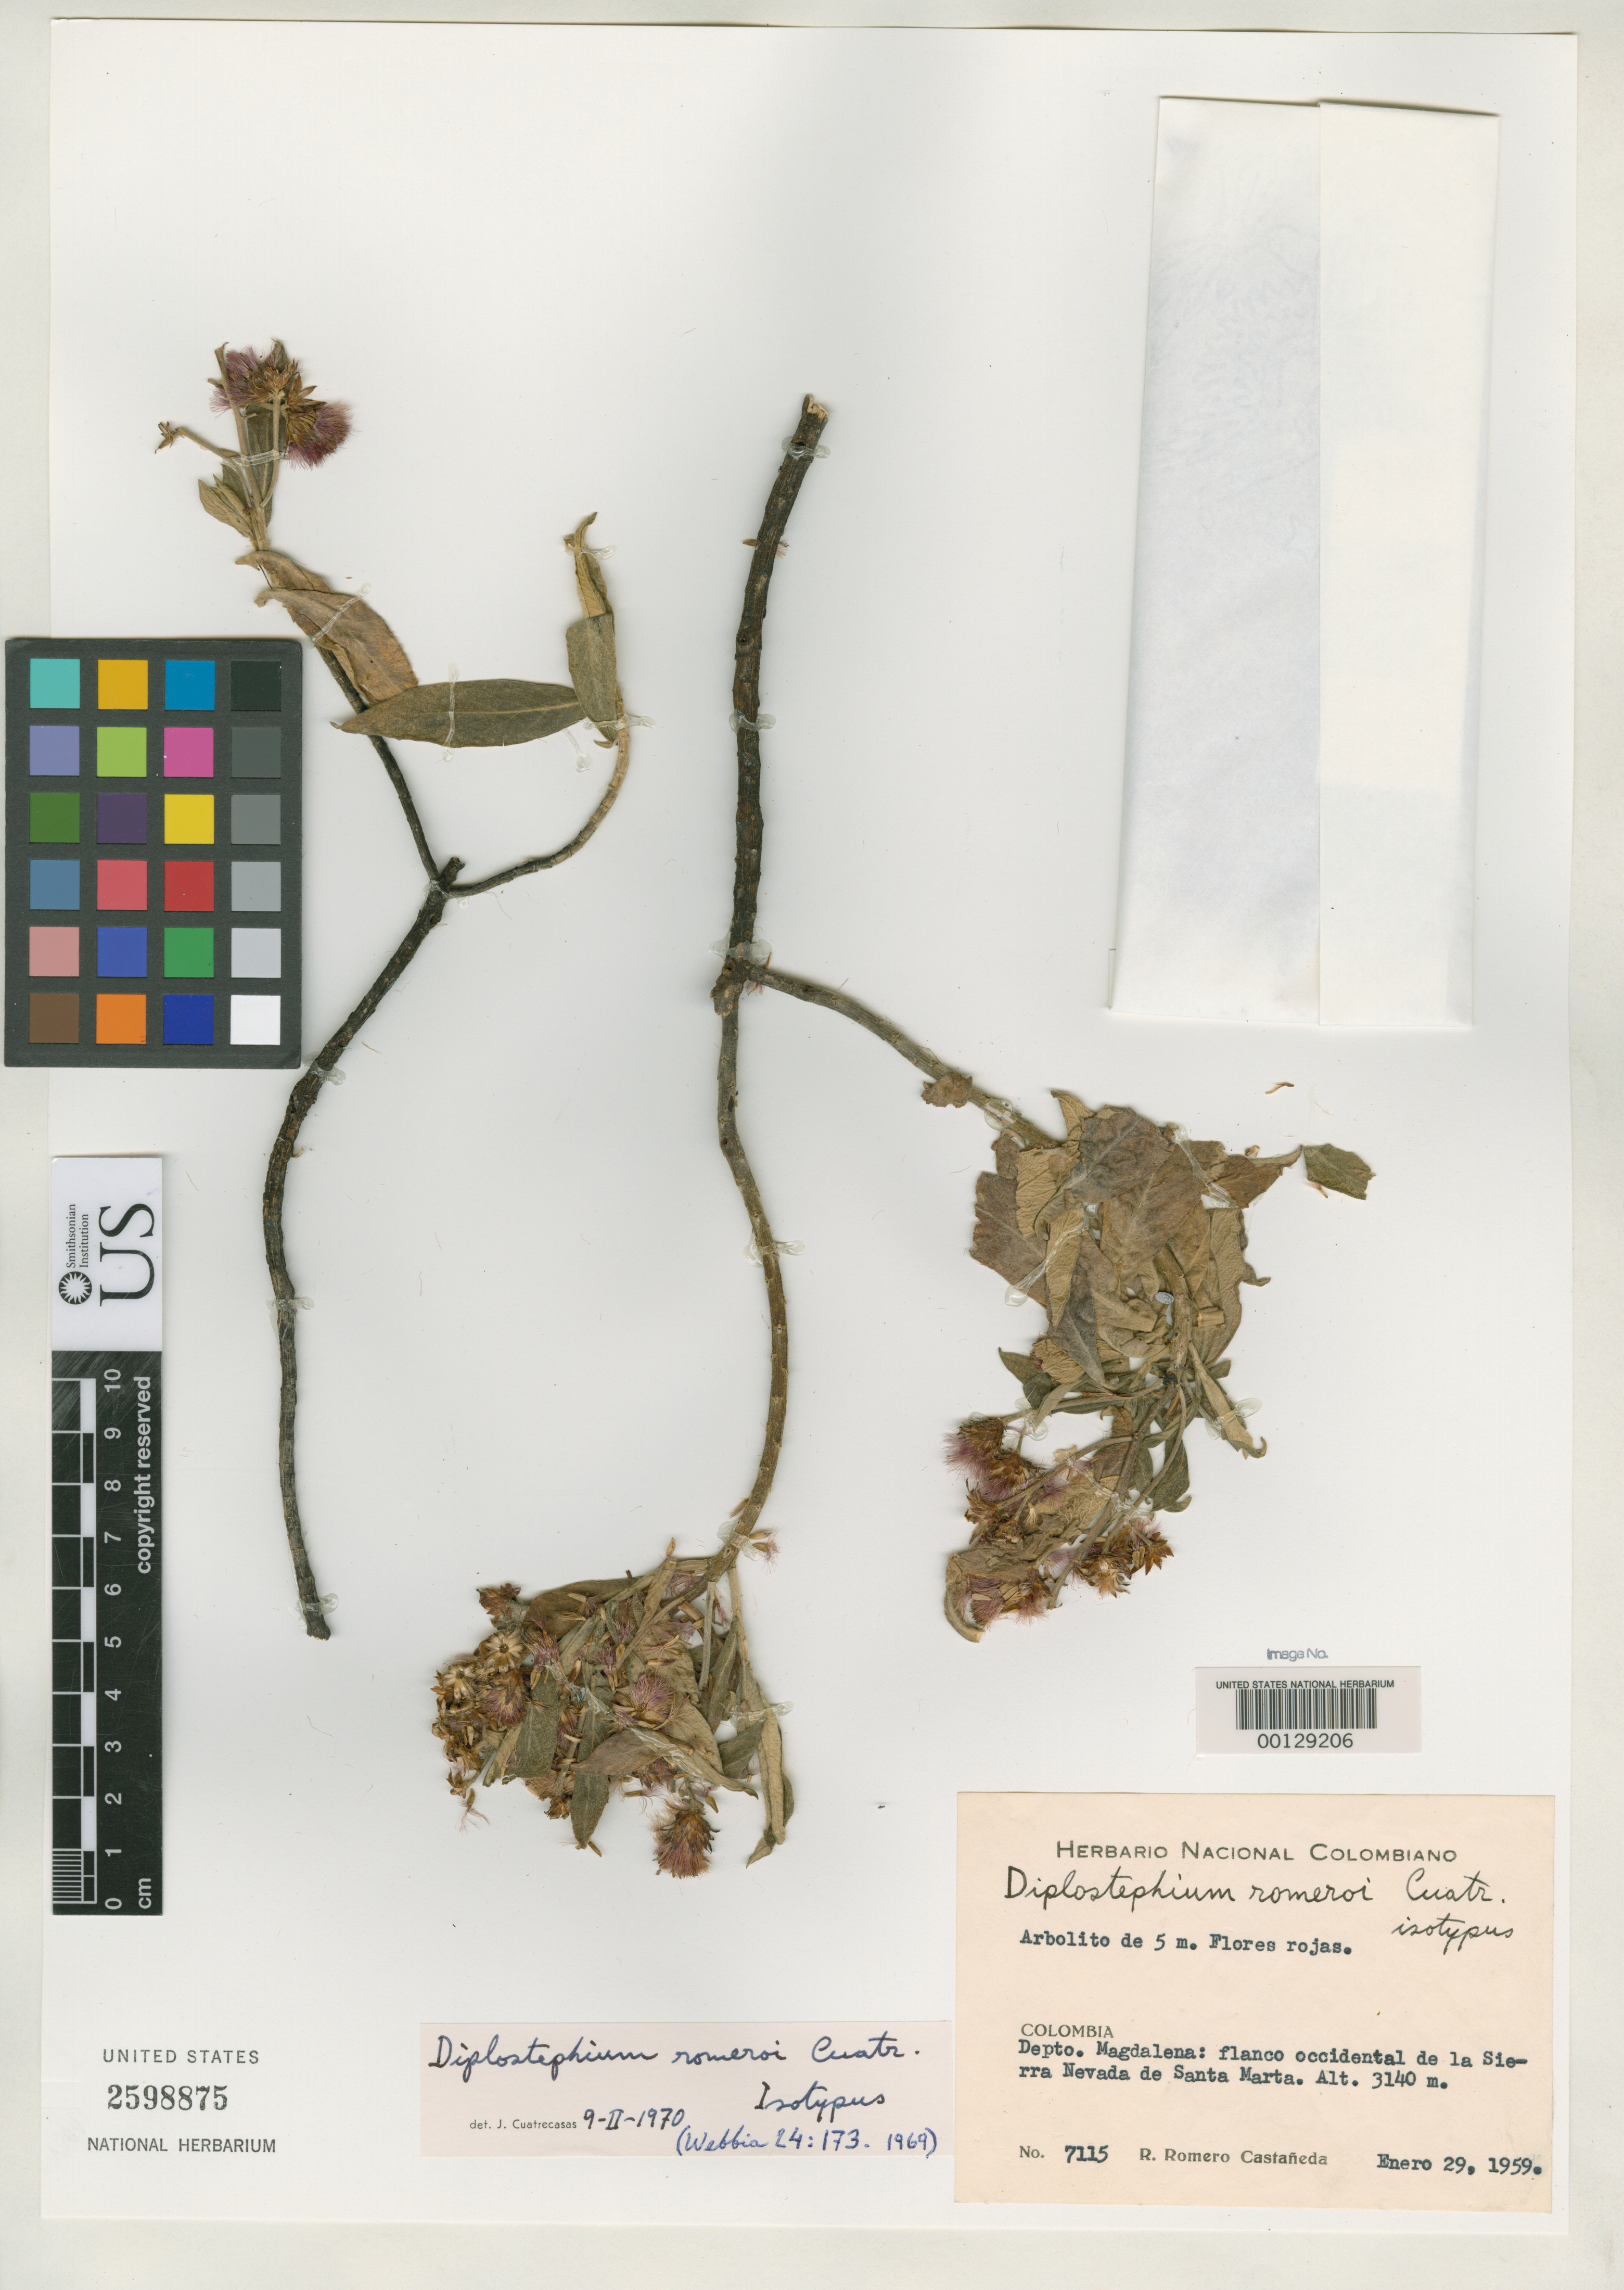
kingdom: Plantae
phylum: Tracheophyta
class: Magnoliopsida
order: Asterales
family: Asteraceae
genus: Diplostephium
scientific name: Diplostephium romeroi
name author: Cuatrec.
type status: Isotype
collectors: R. Romero Castañeda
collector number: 7115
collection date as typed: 29 Jan 1959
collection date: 1959-01-29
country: Colombia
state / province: Magdalena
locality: Sierra Nevada de Santa Marta.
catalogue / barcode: US 2598875